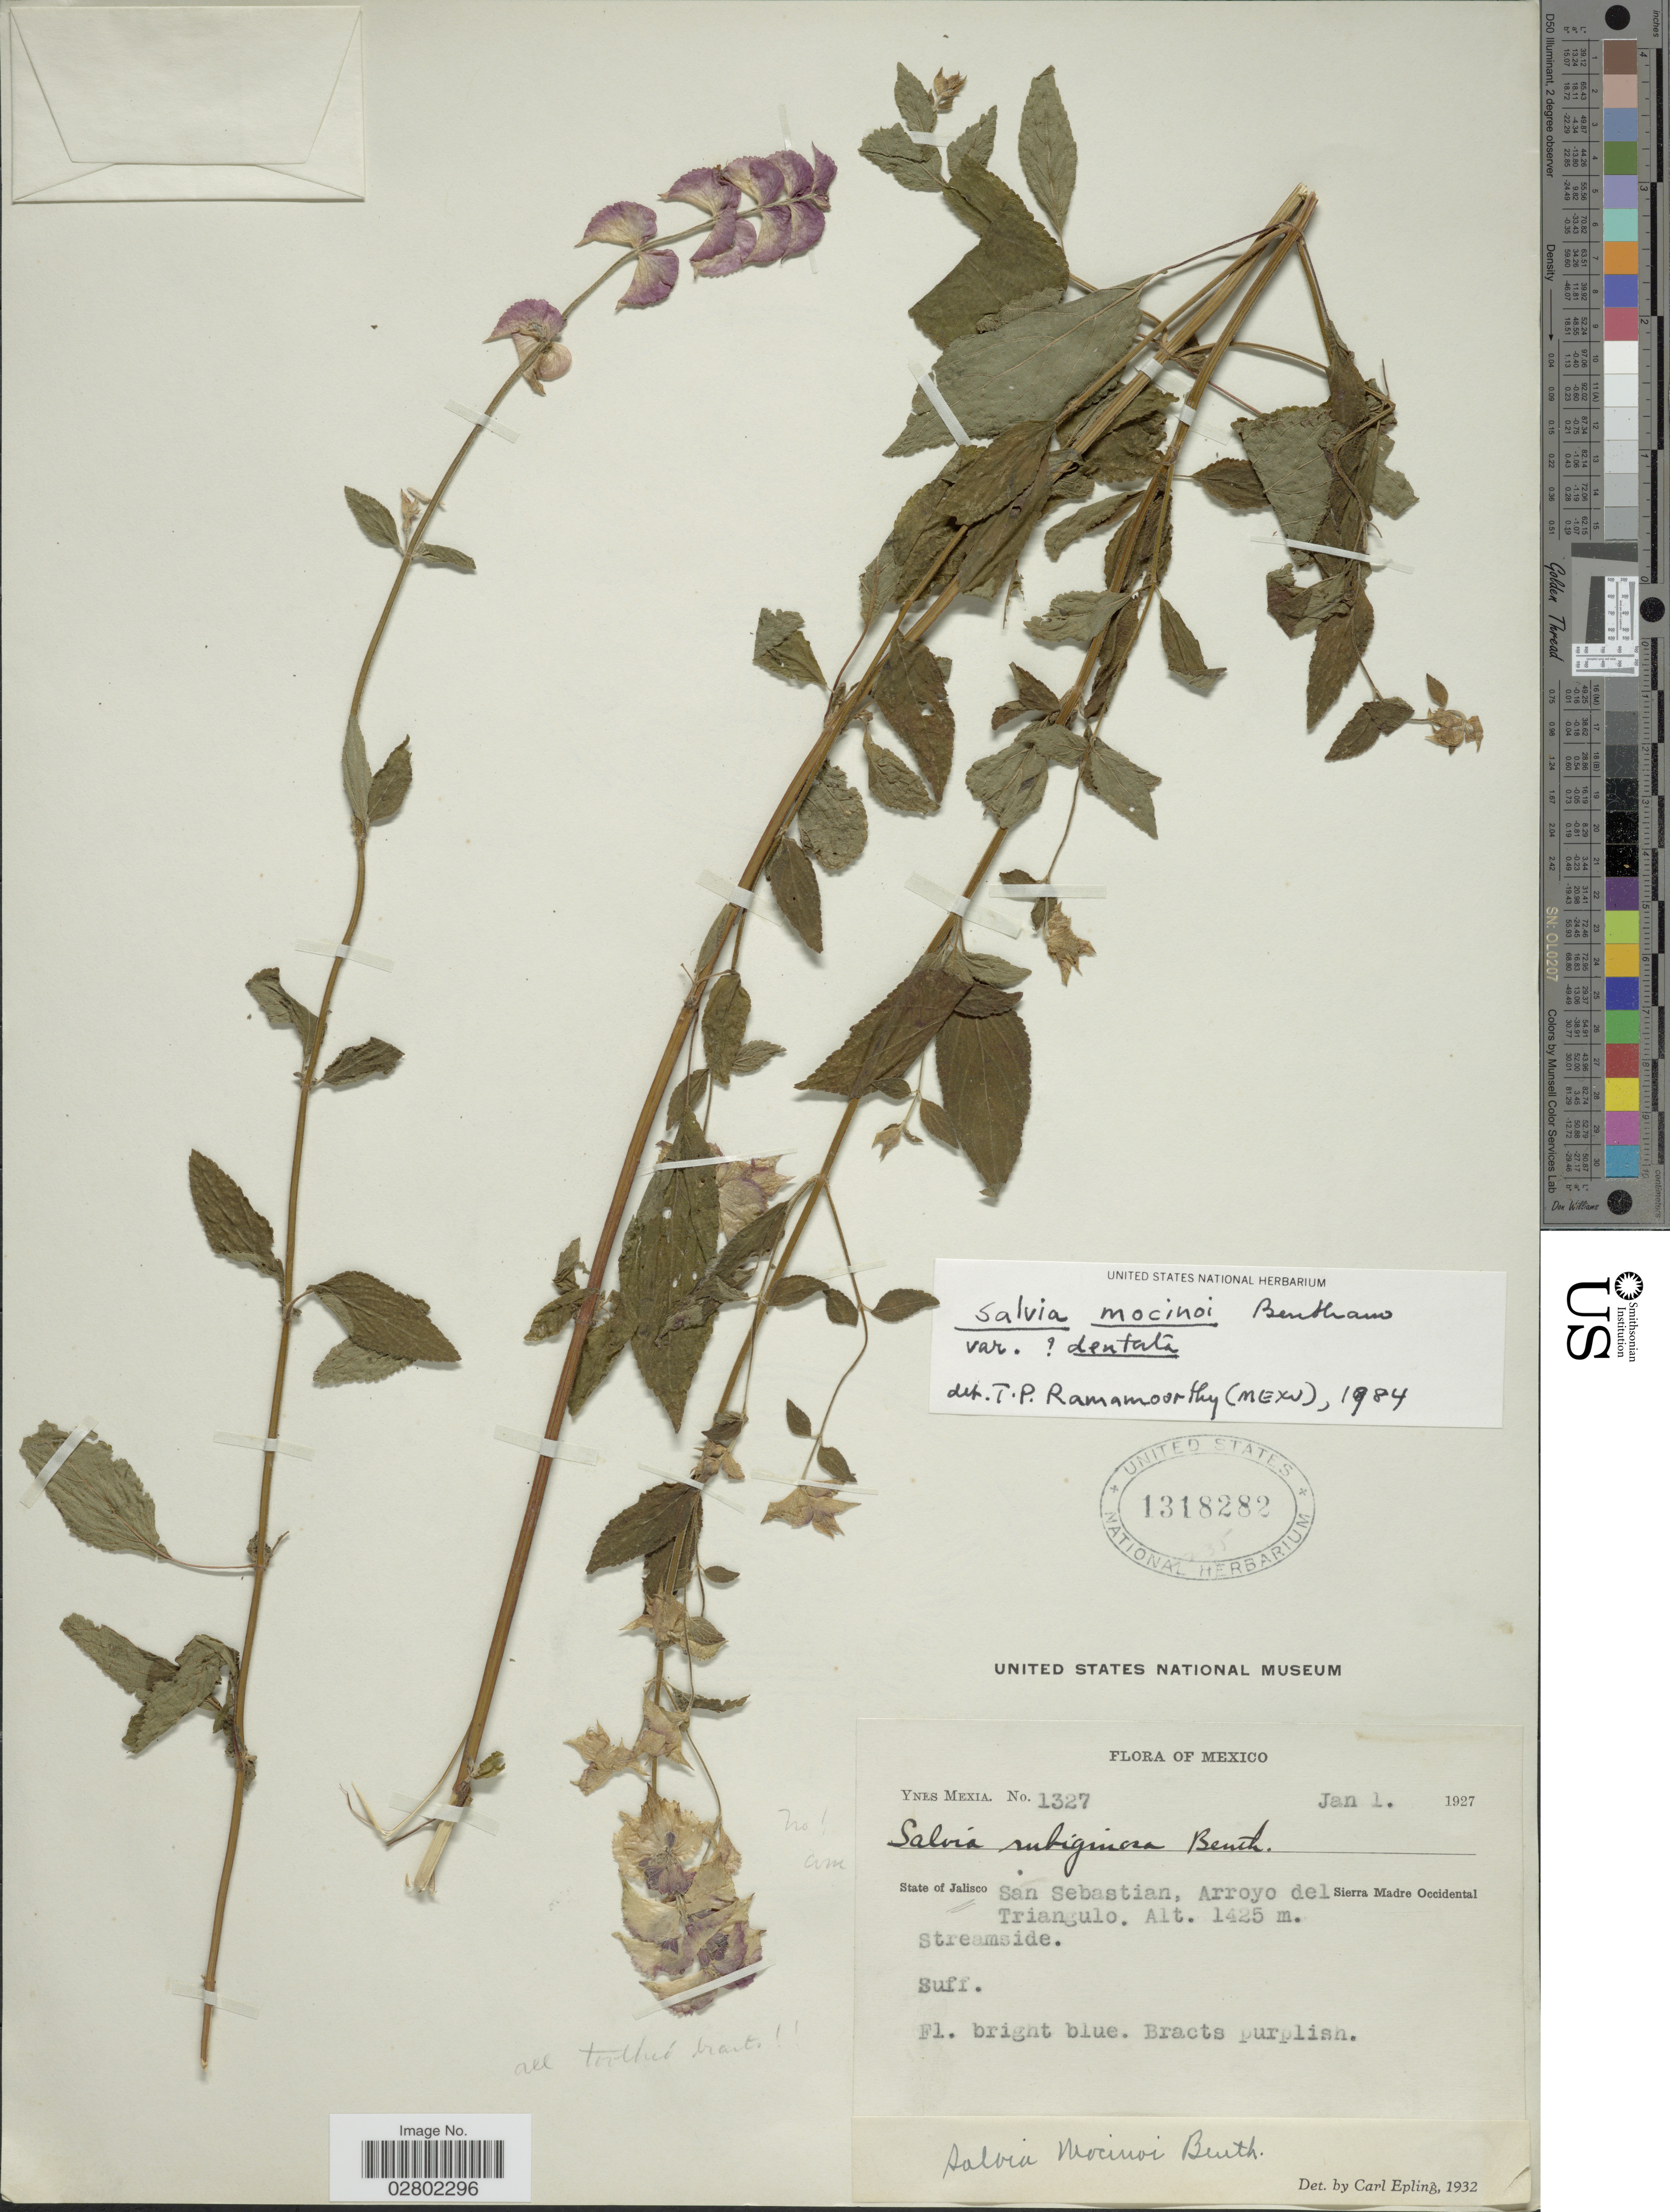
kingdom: Plantae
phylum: Tracheophyta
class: Magnoliopsida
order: Lamiales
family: Lamiaceae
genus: Salvia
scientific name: Salvia mocinoi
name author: Benth.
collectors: Y. Mexia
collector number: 1327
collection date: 1927-01-01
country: Mexico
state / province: Jalisco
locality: San Sebastian, Arroyo del Triangulo, Sierra Madre Occidental.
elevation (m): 1425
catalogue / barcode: US 1318282